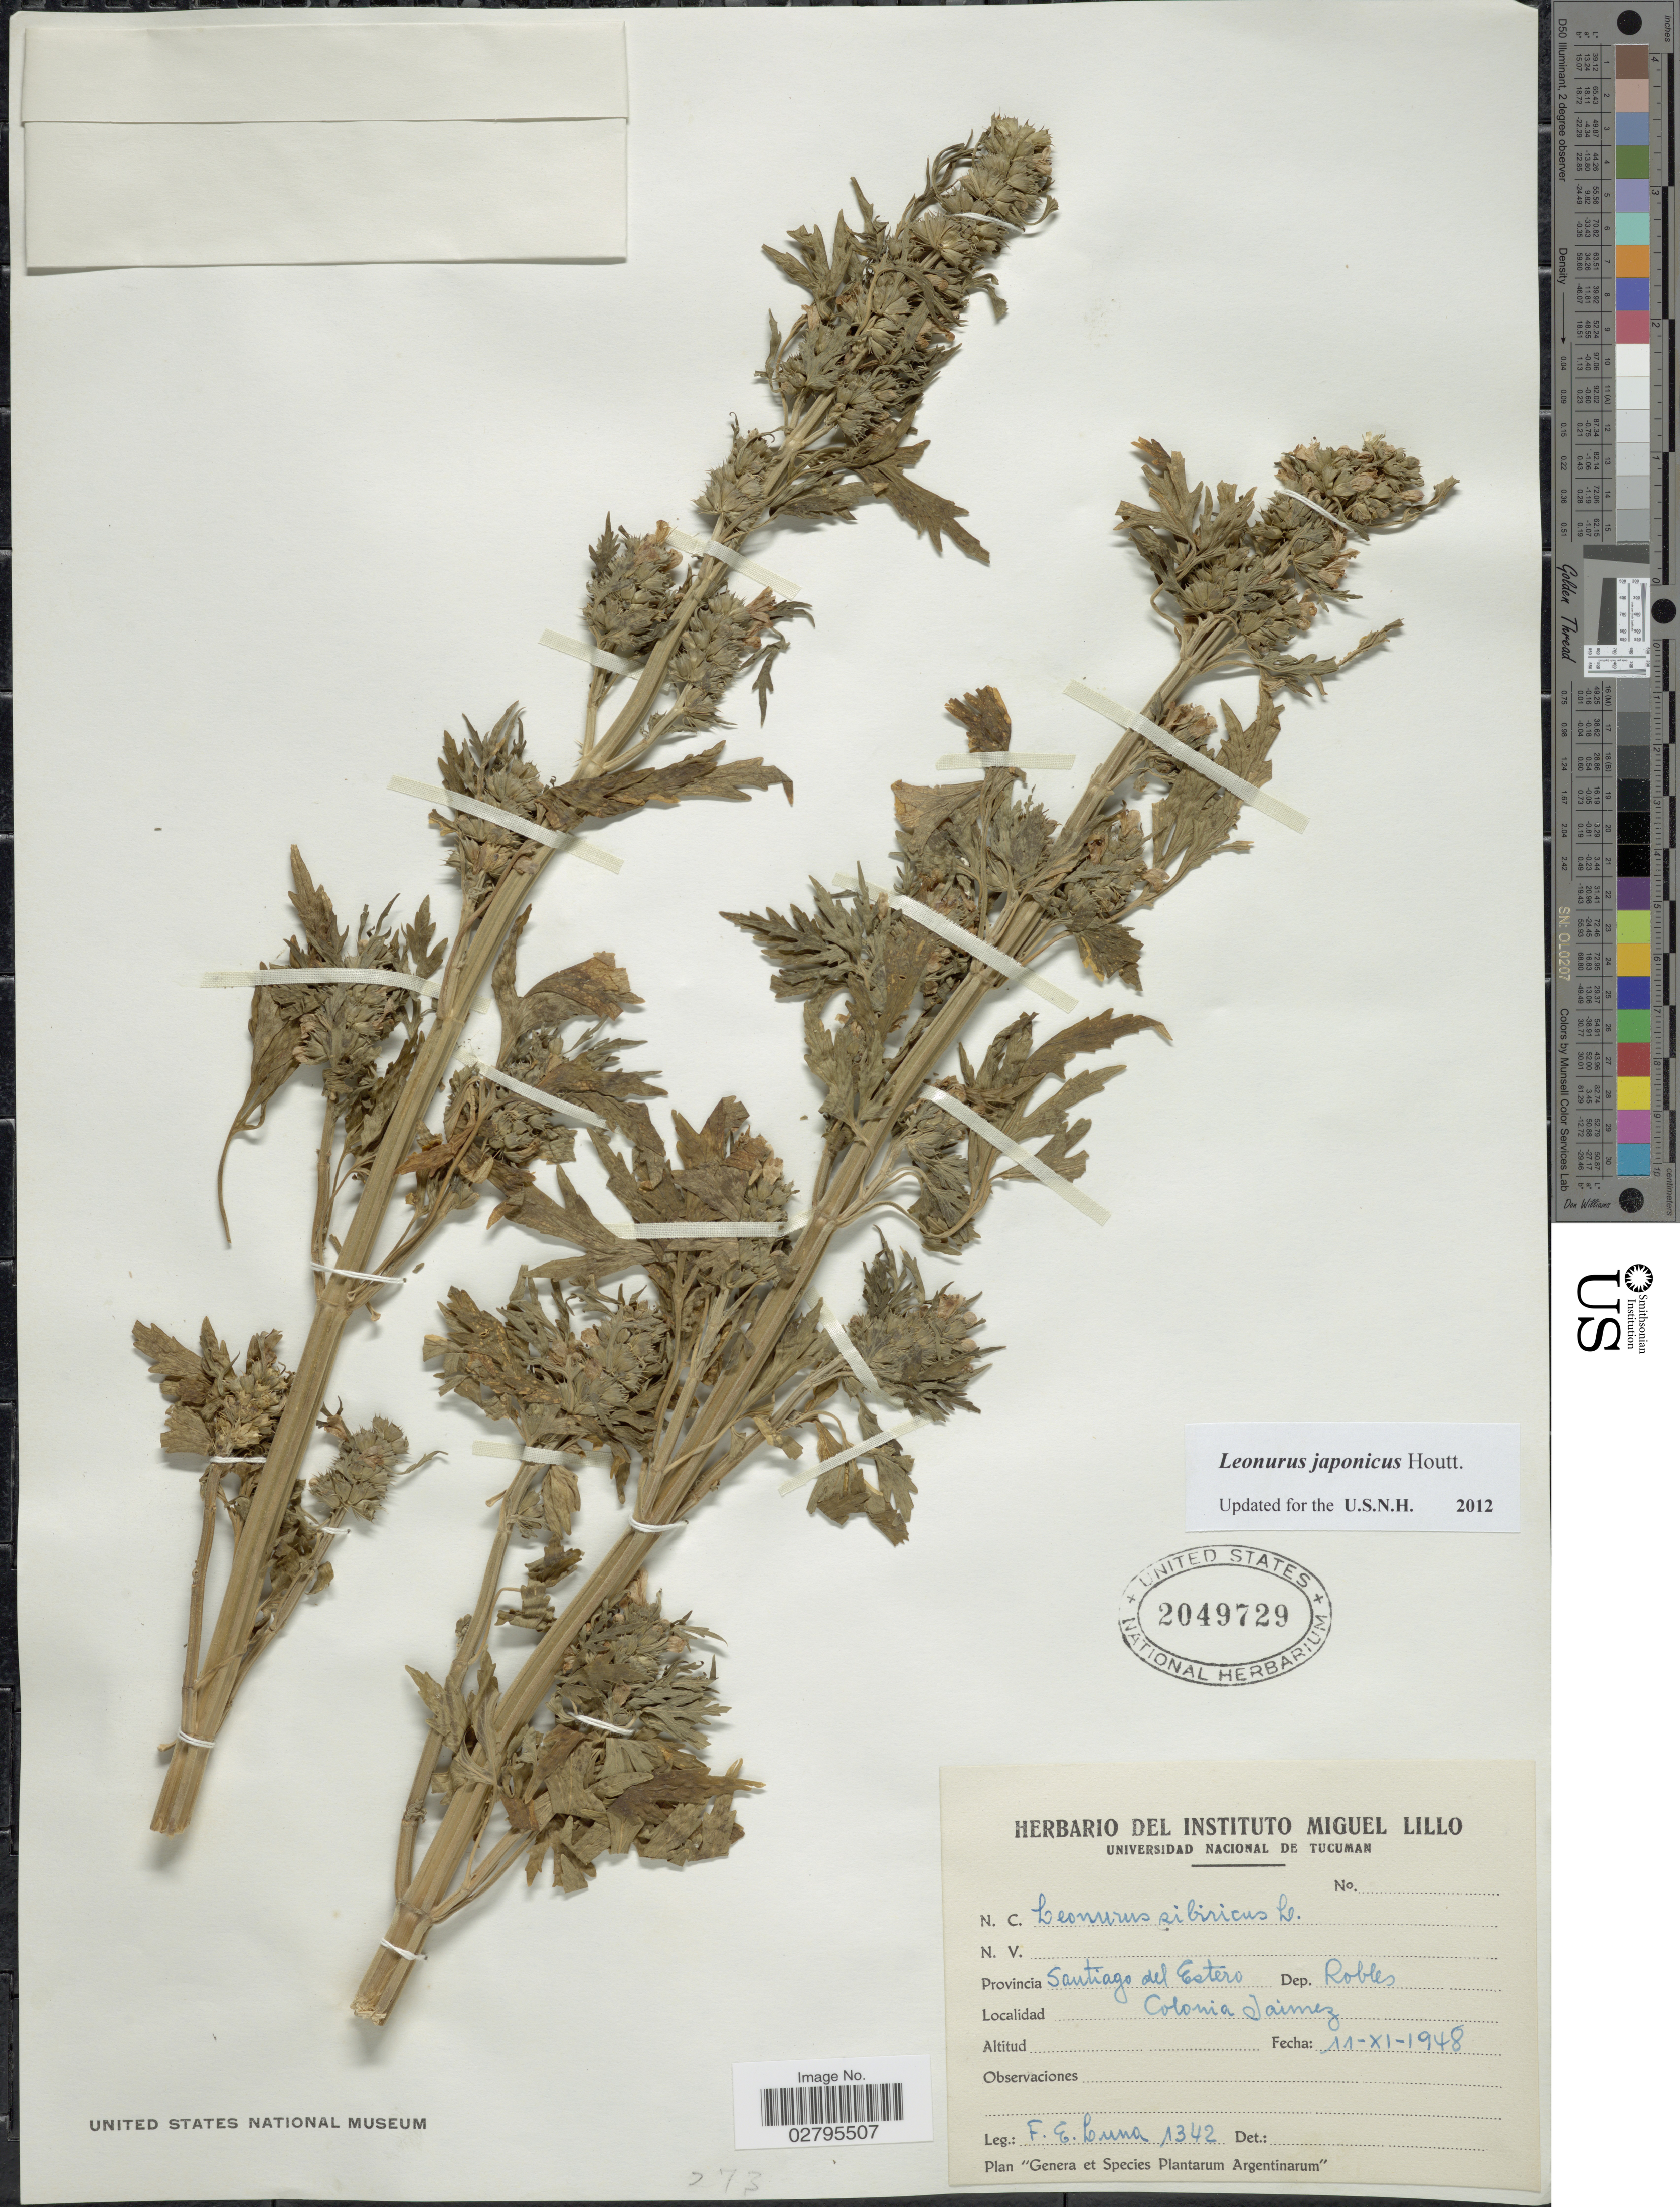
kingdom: Plantae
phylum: Tracheophyta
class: Magnoliopsida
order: Lamiales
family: Lamiaceae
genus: Leonurus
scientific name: Leonurus japonicus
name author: Houtt.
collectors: F. E. Luna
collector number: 1342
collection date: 1948-11-11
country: Argentina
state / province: Santiago del Estero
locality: Dep. Robles. Colonia Jaimez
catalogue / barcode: US 2049729